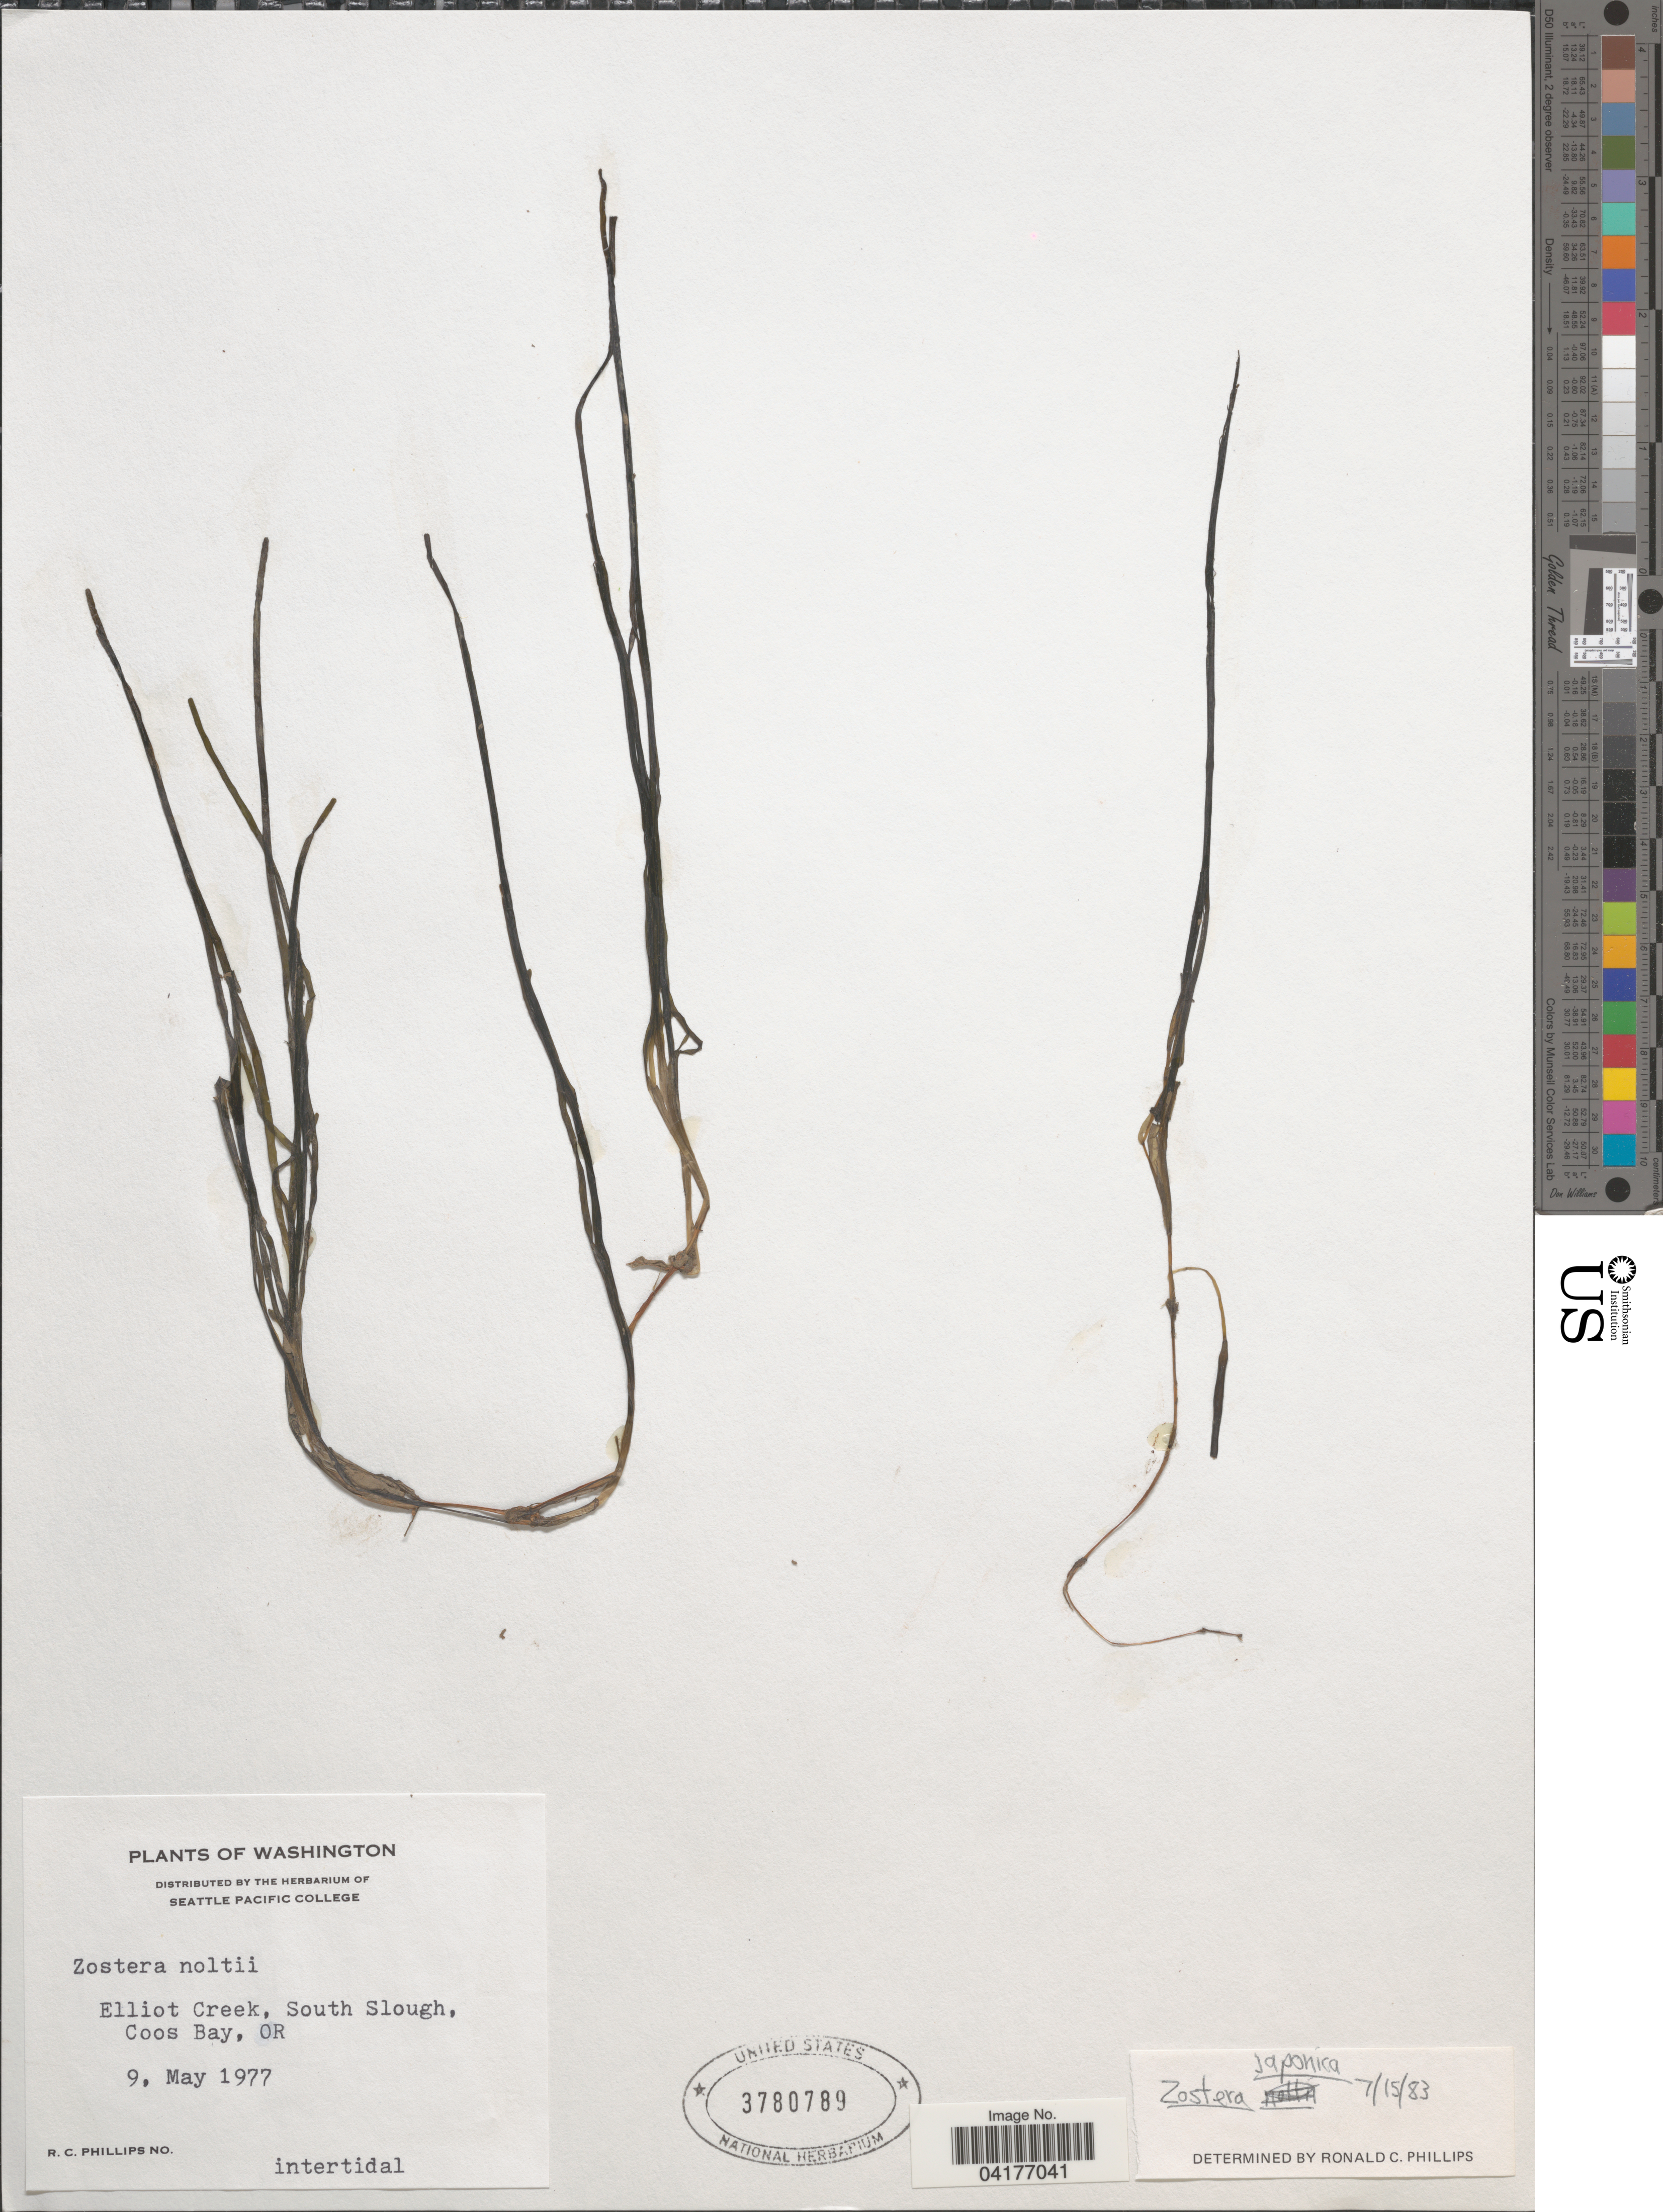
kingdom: Plantae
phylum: Tracheophyta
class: Liliopsida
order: Alismatales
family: Zosteraceae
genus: Zostera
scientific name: Zostera noltii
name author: Hornem.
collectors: R. C. Phillips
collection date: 1977-05-09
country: United States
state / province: Oregon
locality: Elliot Creek, South Slough, Coos Bay, OR.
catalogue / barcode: US 3780789